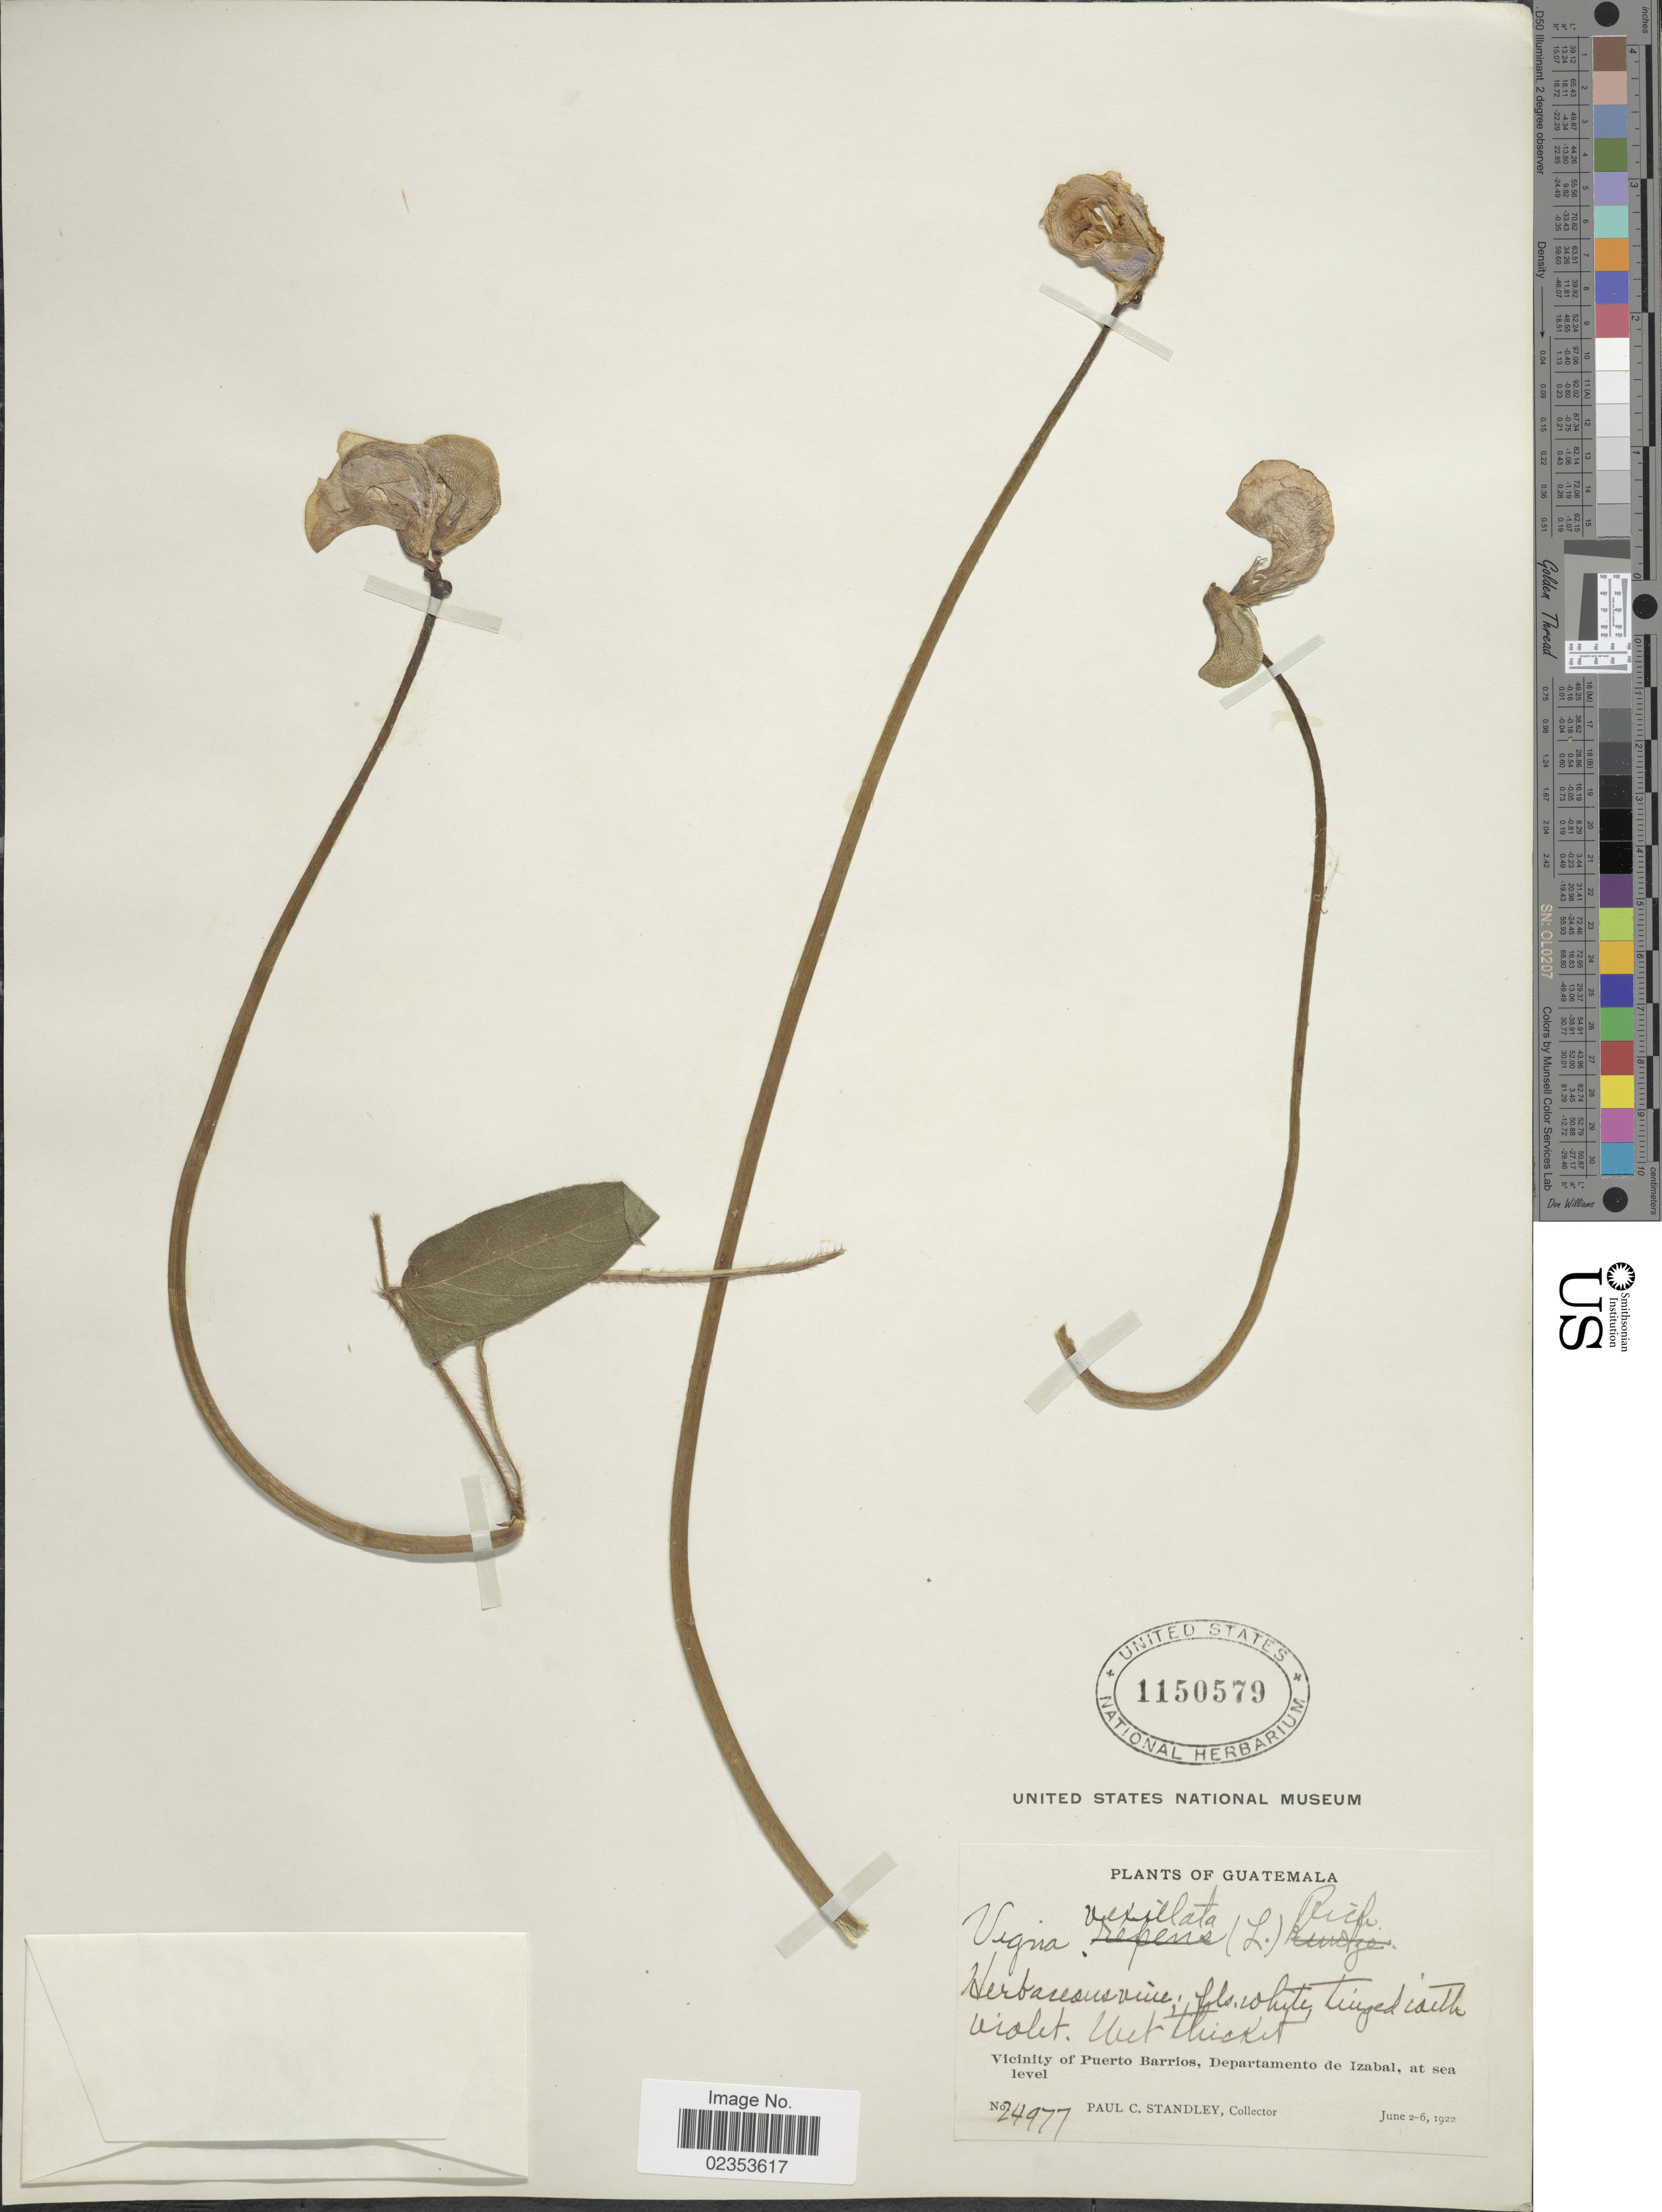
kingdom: Plantae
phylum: Tracheophyta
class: Magnoliopsida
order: Fabales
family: Fabaceae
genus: Vigna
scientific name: Vigna vexillata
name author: (L.) A. Rich.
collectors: P. C. Standley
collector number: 24977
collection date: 1922-06-02/1922-06-06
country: Guatemala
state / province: Izabal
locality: Vicinity of Puerto Barrios, Departamento de Izabal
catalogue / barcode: US 1150579